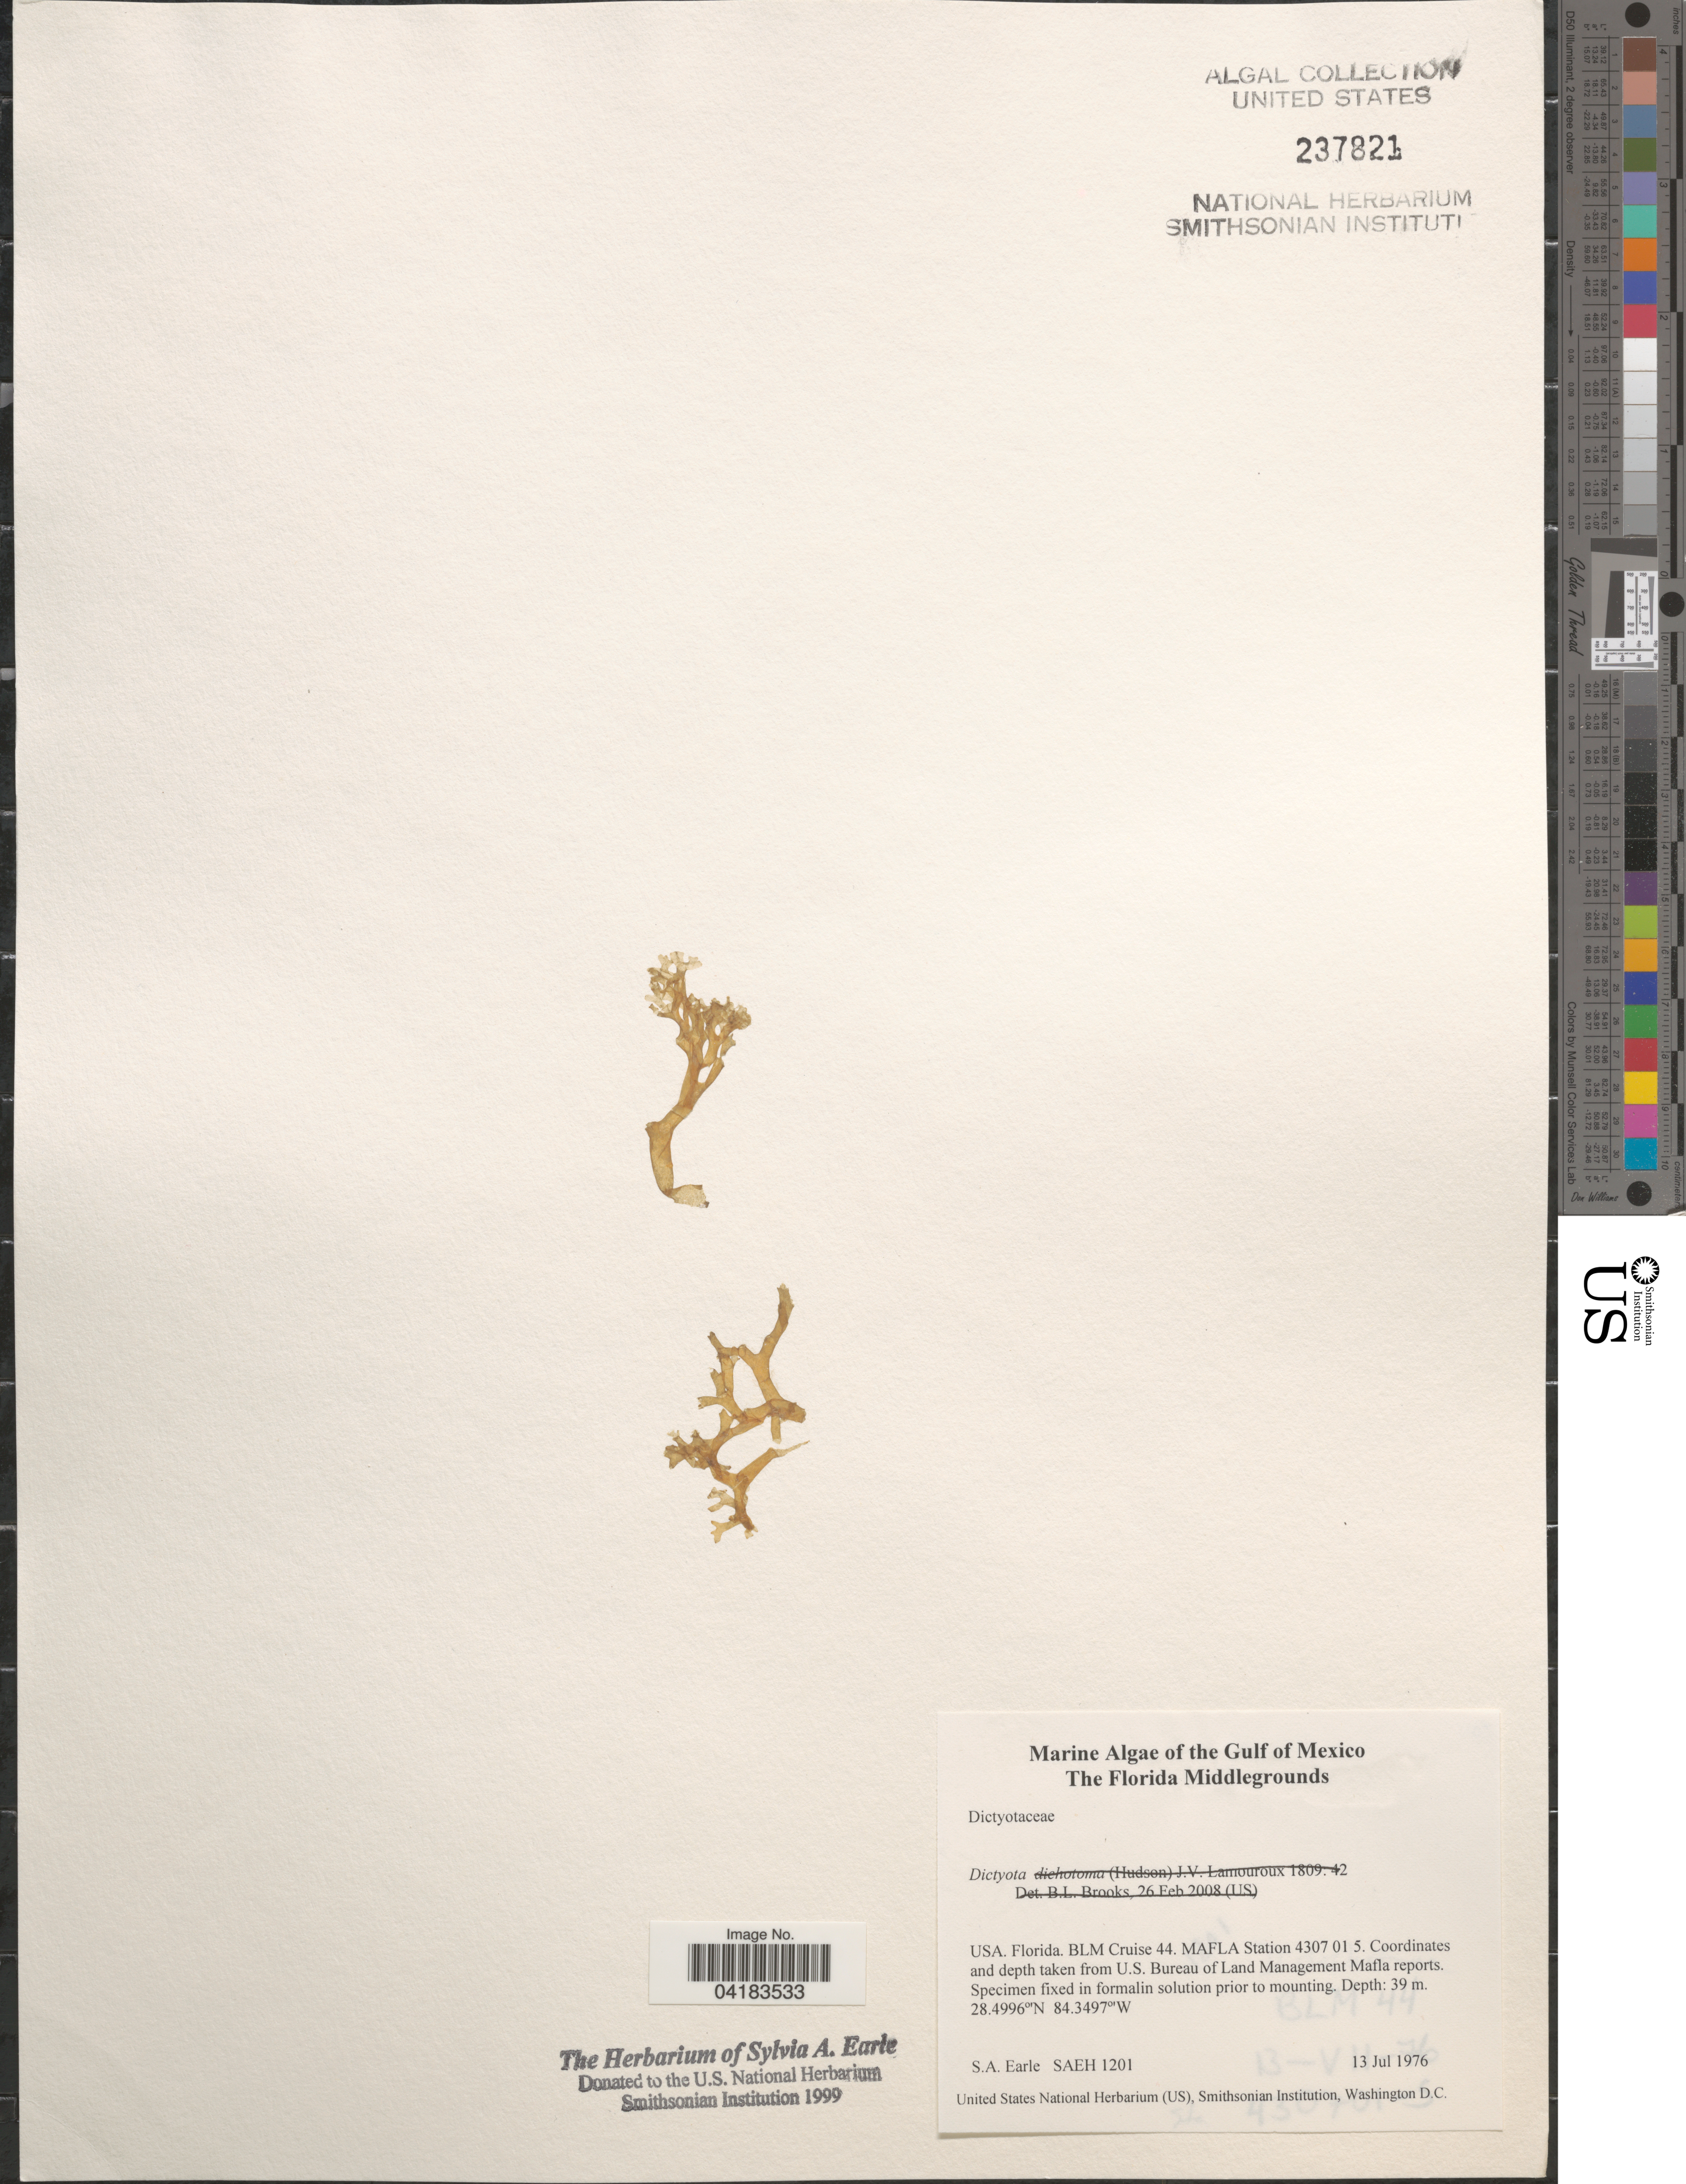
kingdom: Chromista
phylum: Ochrophyta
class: Phaeophyceae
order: Dictyotales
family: Dictyotaceae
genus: Dictyota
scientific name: Dictyota sp.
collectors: S. A. Earle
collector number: SAEH1201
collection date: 1976-07-13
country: United States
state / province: Florida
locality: The Gulf of Mexico. The Florida Middlegrounds. BLM Cruise 44. MAFLA Station 4307 01 5. Coordinates and depth taken from U.S. Bureau of Land Management Mafla reports.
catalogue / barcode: US 237821